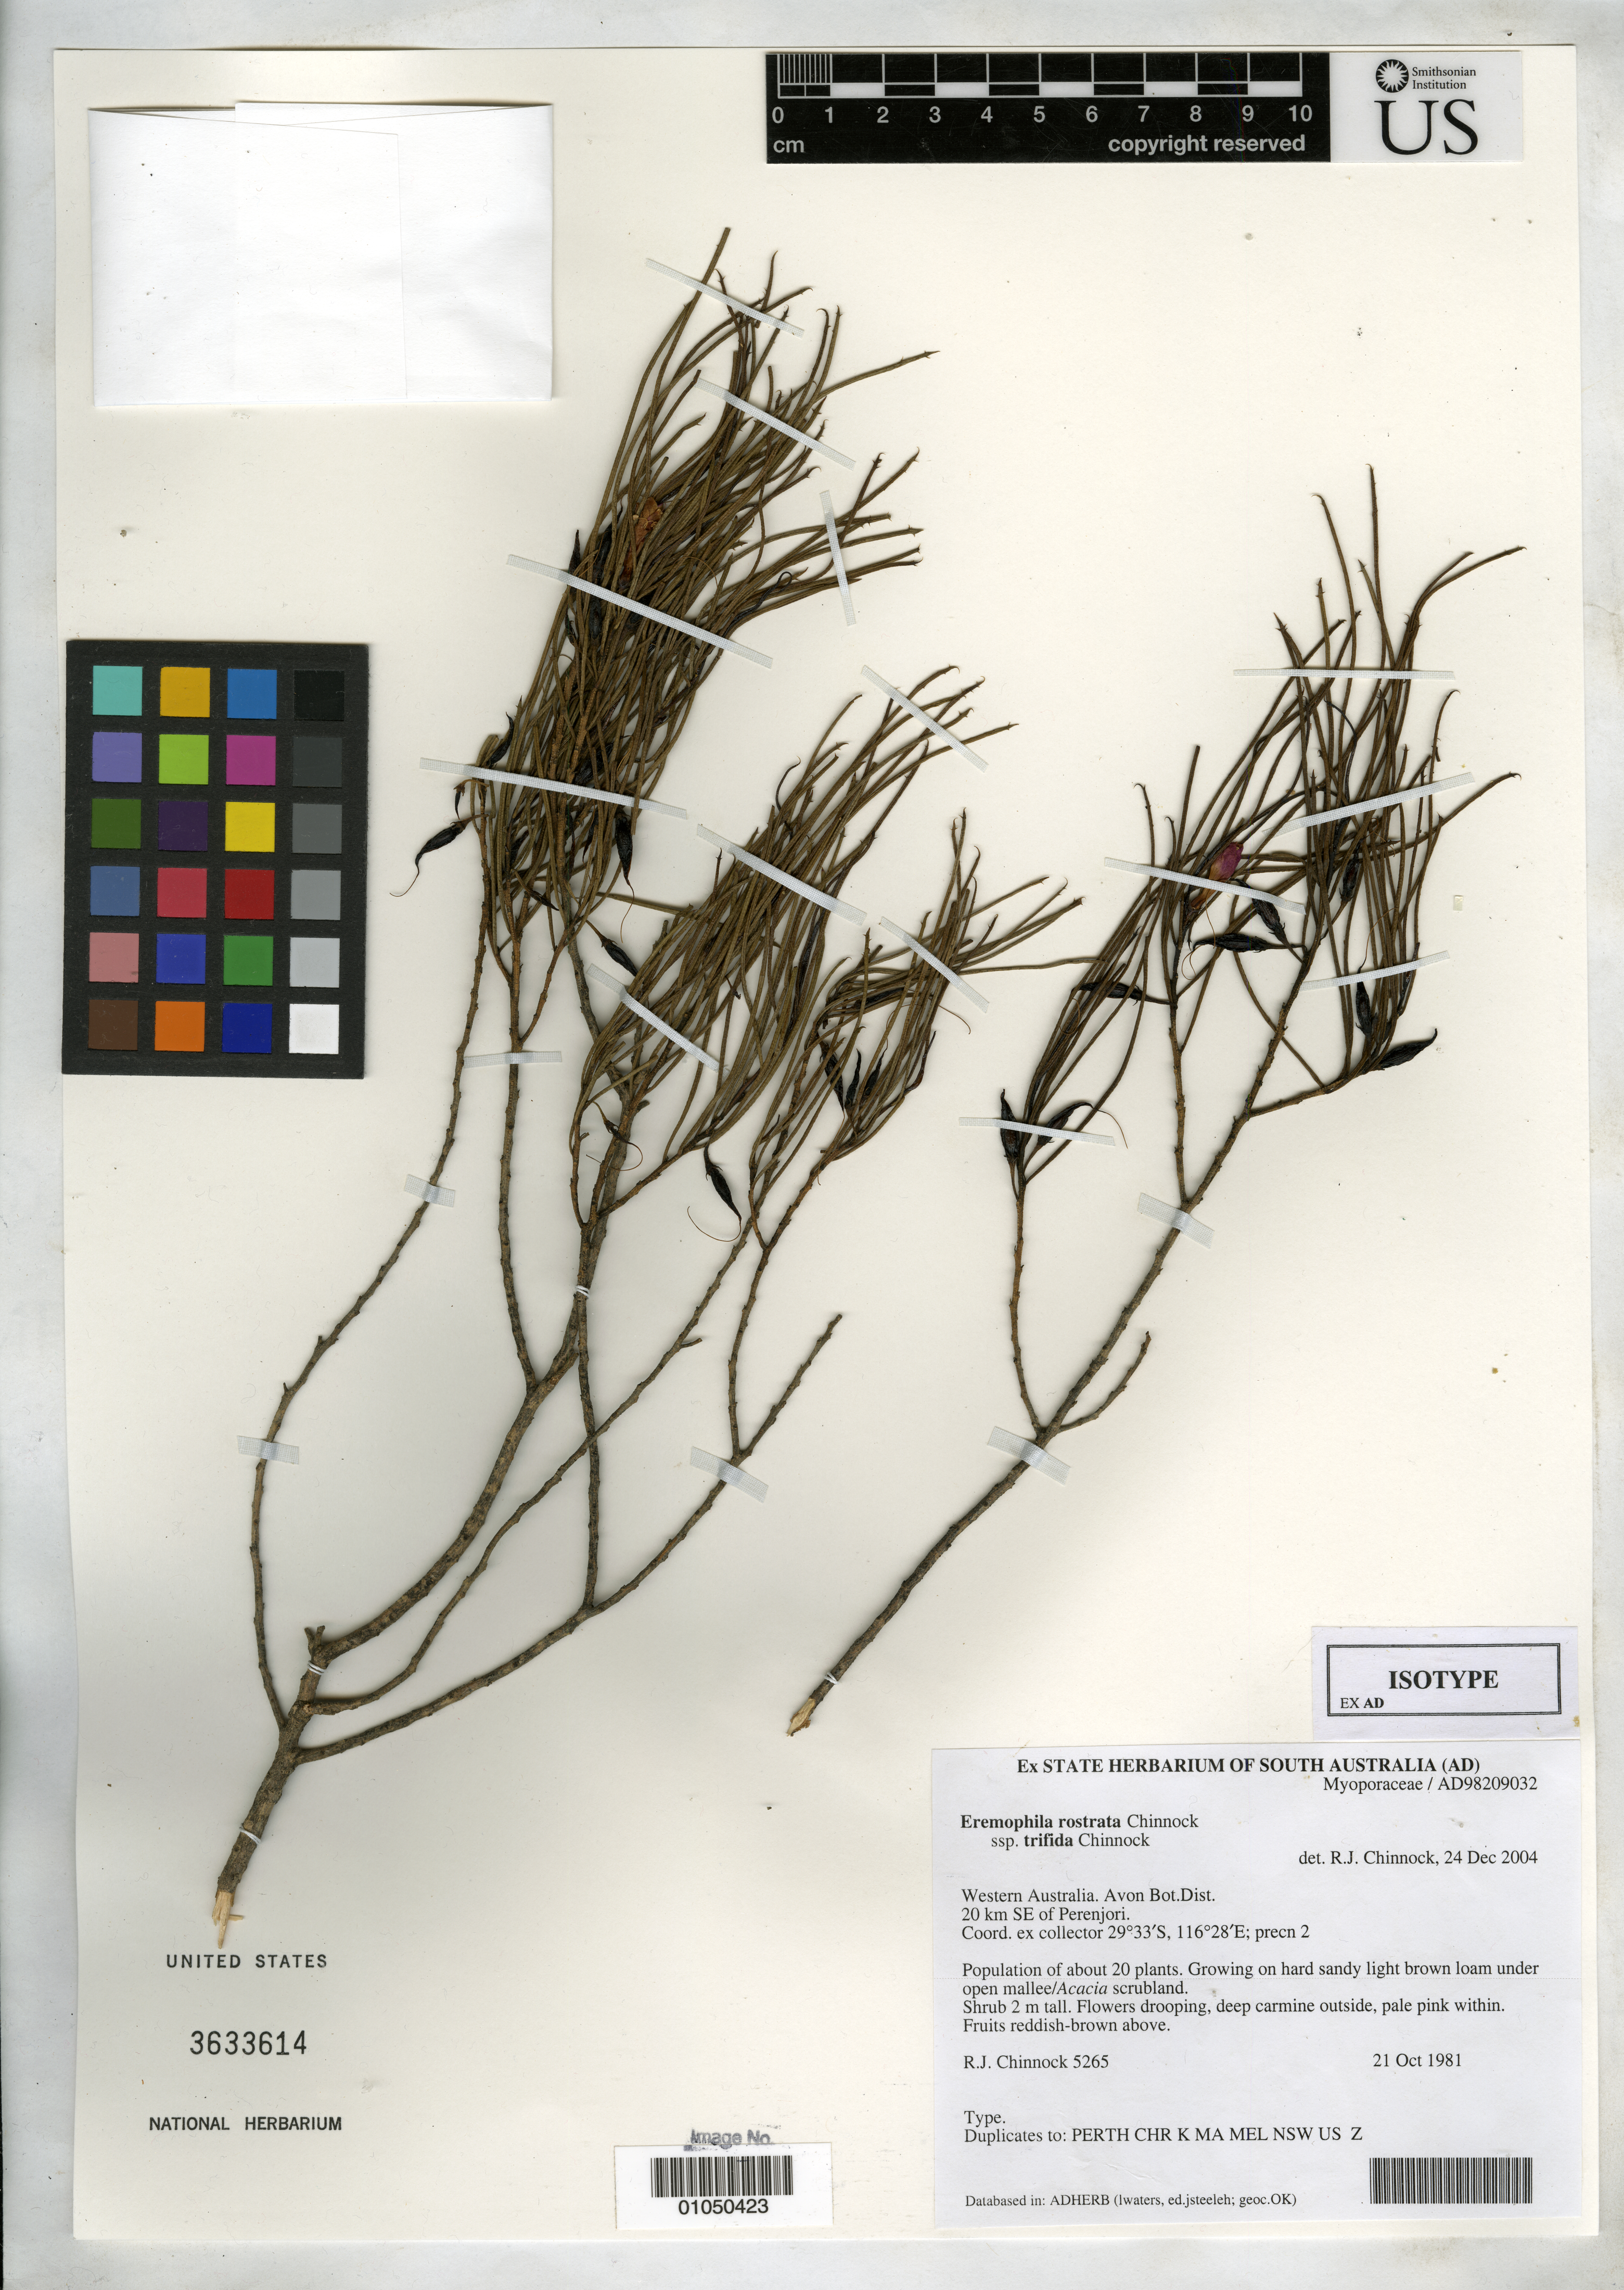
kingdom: Plantae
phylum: Tracheophyta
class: Magnoliopsida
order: Lamiales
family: Scrophulariaceae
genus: Eremophila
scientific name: Eremophila rostrata subsp. trifida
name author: Chinnock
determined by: Chinnock, R. J.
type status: Isotype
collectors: R. J. Chinnock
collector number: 5265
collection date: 1981-10-21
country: Australia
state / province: Western Australia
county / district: Avon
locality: Avon Bot. Dist. 20 km SE of Perenjori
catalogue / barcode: US 3633614